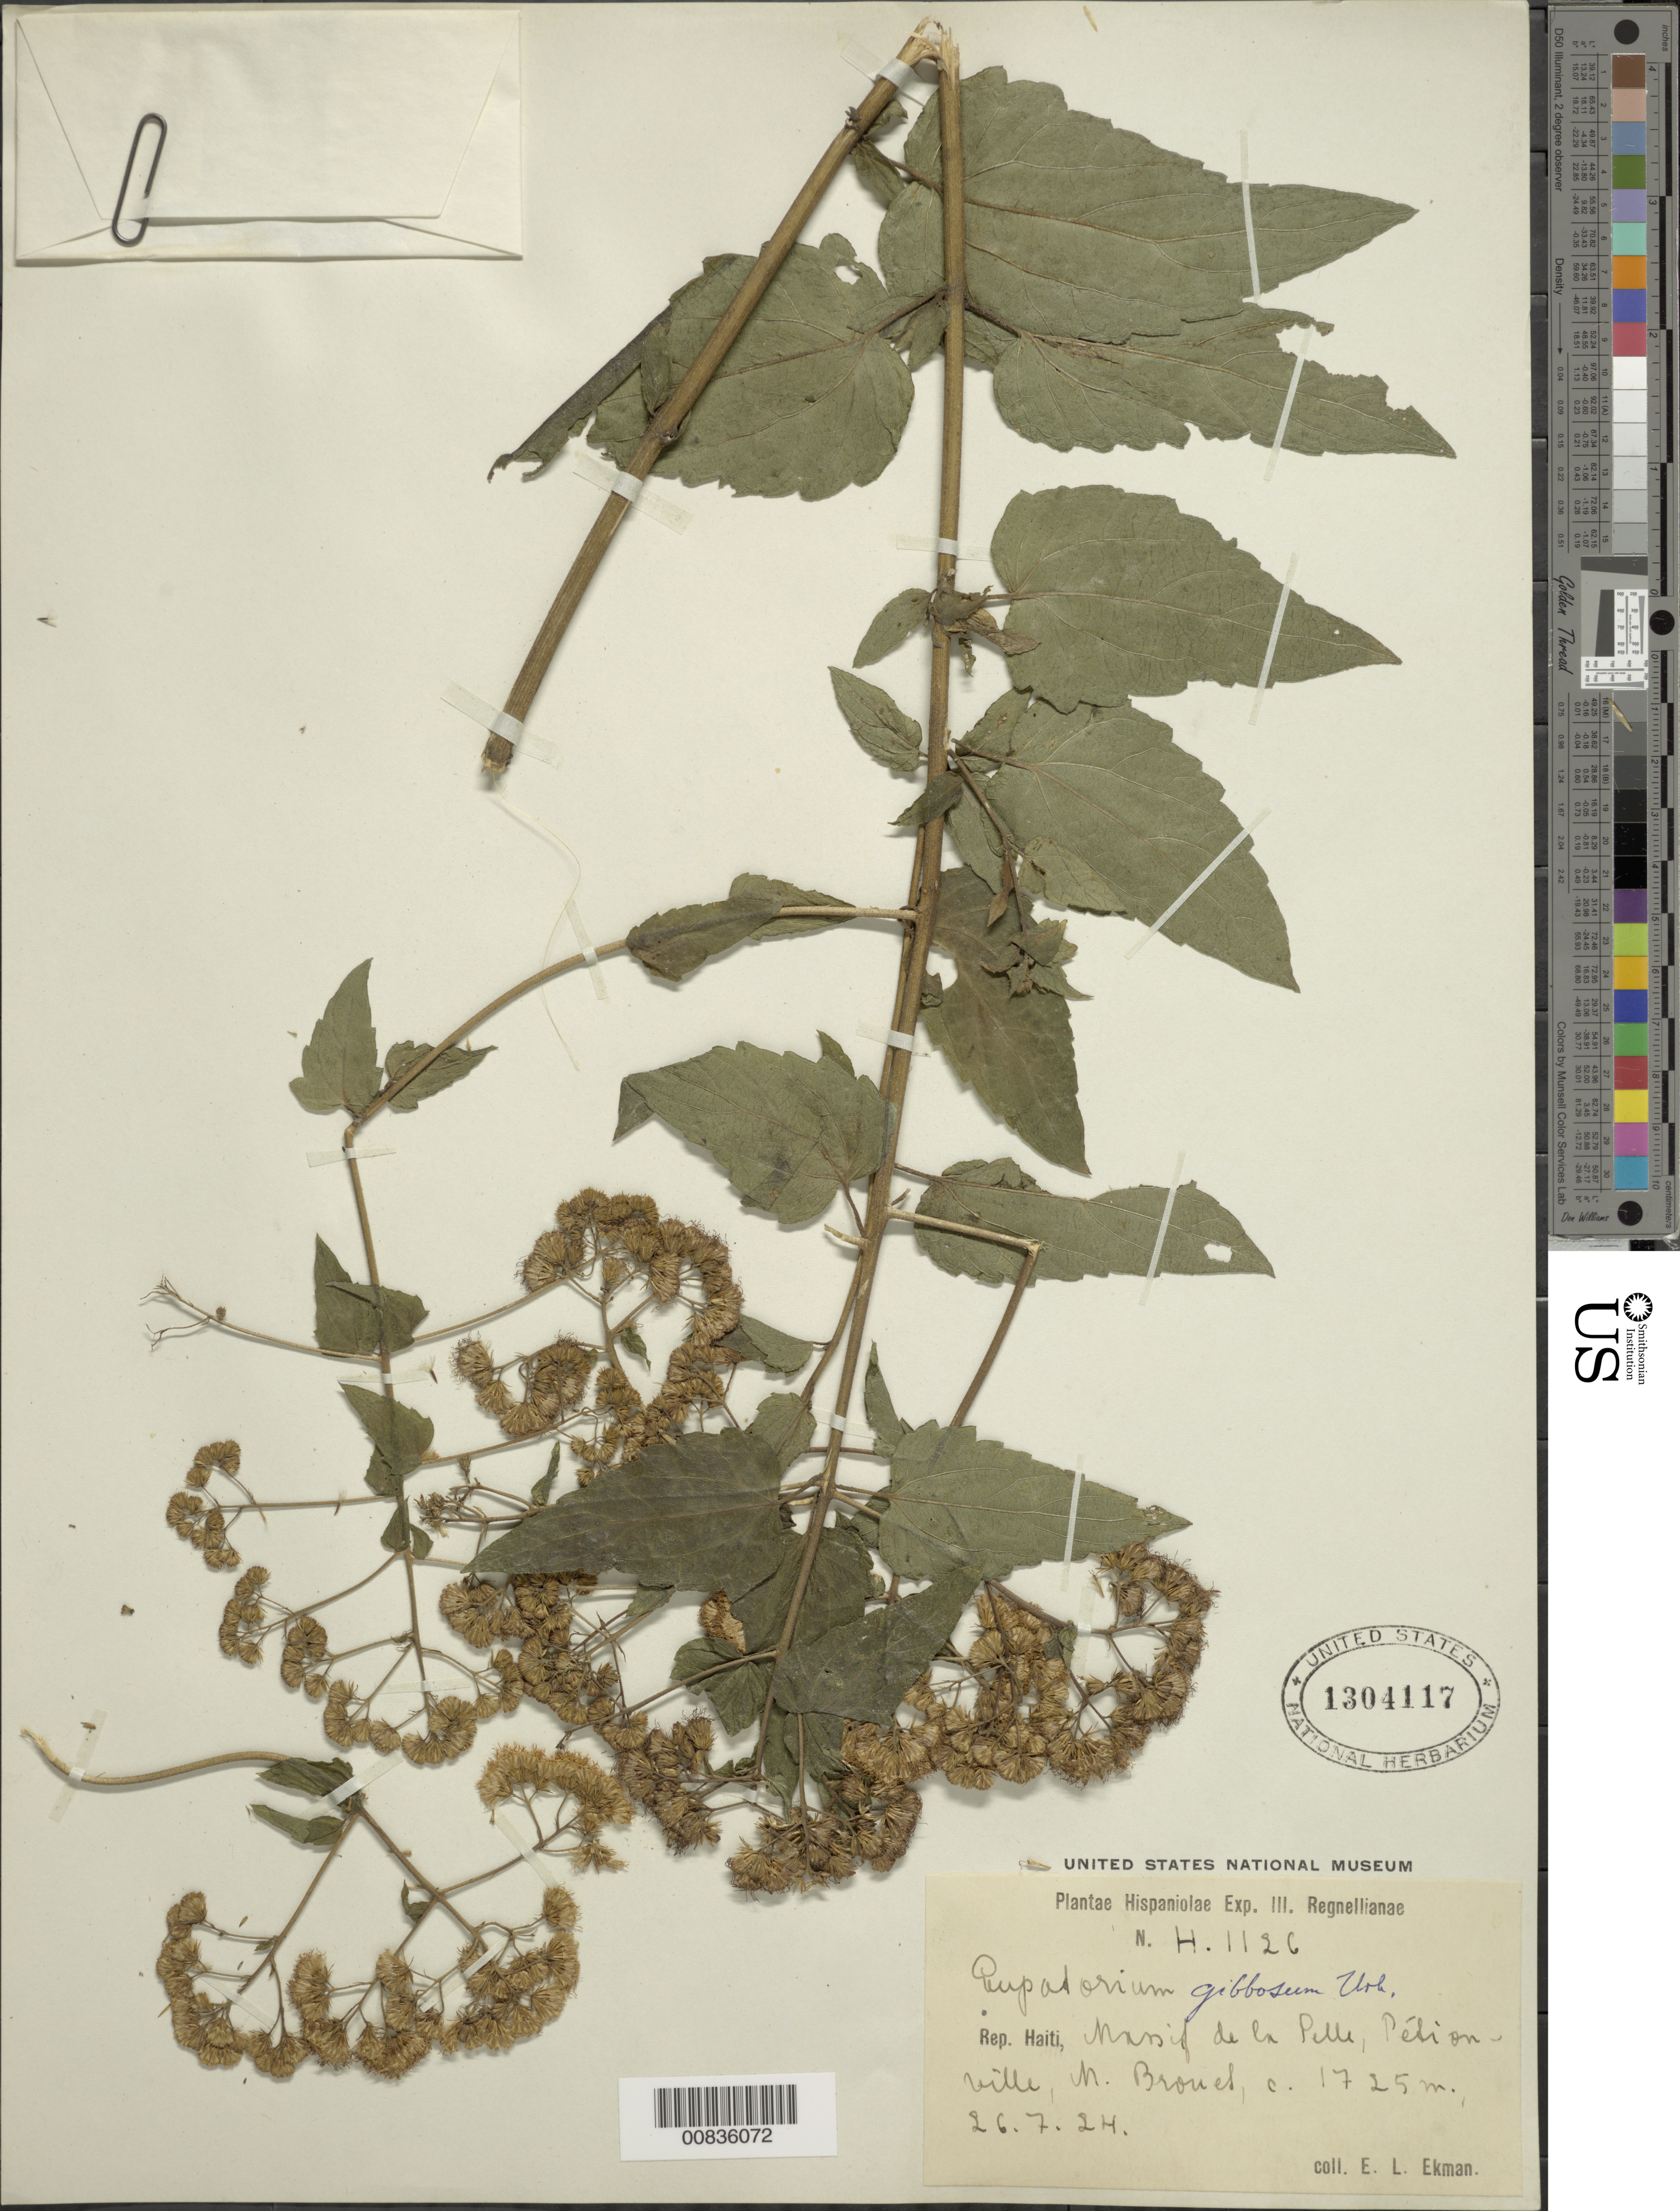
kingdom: Plantae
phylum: Tracheophyta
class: Magnoliopsida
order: Asterales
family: Asteraceae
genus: Koanophyllon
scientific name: Koanophyllon gibbosum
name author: (Urb.) R.M. King & H. Rob.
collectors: E. L. Ekman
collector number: H 1126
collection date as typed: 26 Jul 1924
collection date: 1924-07-26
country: Haiti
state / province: Ouest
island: Hispaniola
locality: Massif de la Selle, Pétionville, M. Brouet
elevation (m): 1725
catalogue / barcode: US 1304117